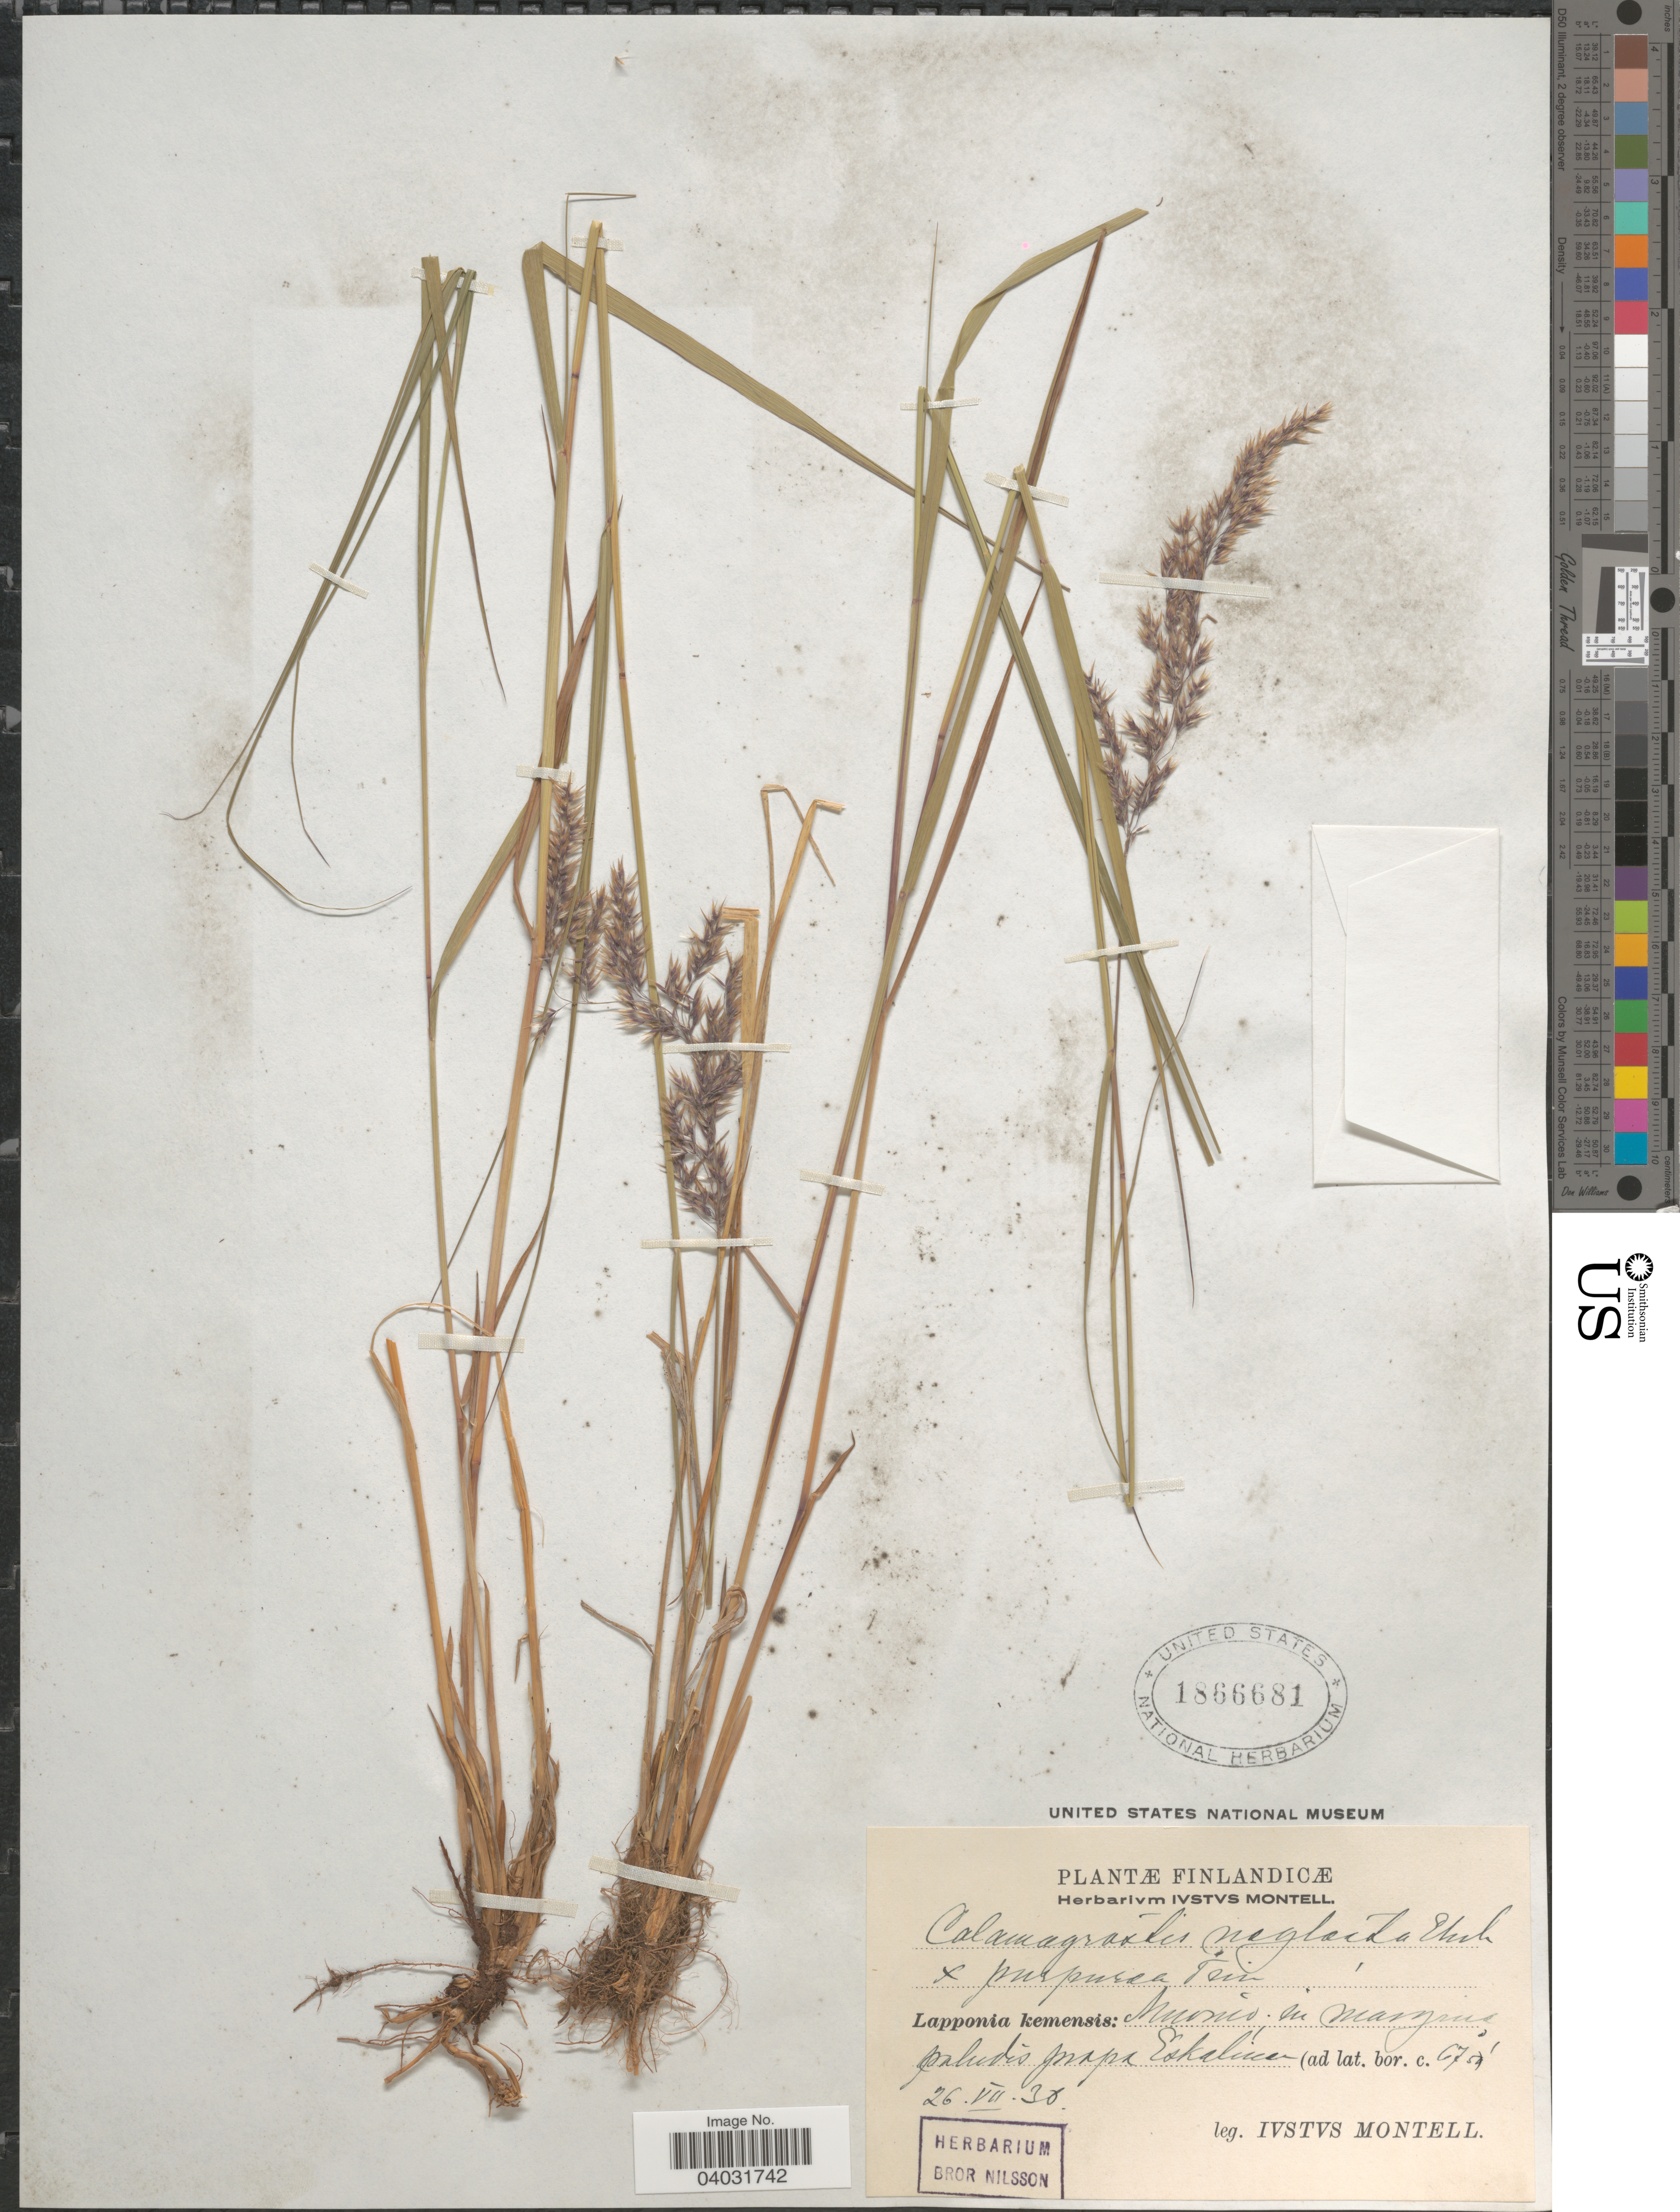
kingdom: Plantae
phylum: Tracheophyta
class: Liliopsida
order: Poales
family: Poaceae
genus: Calamagrostis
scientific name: Calamagrostis sp.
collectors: I. Montell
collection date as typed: Transcribed d/m/y: 26/7/30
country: Finland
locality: Lapponia kemensis: Muonio in margins paludosis prope Eskalinen.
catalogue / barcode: US 1866681